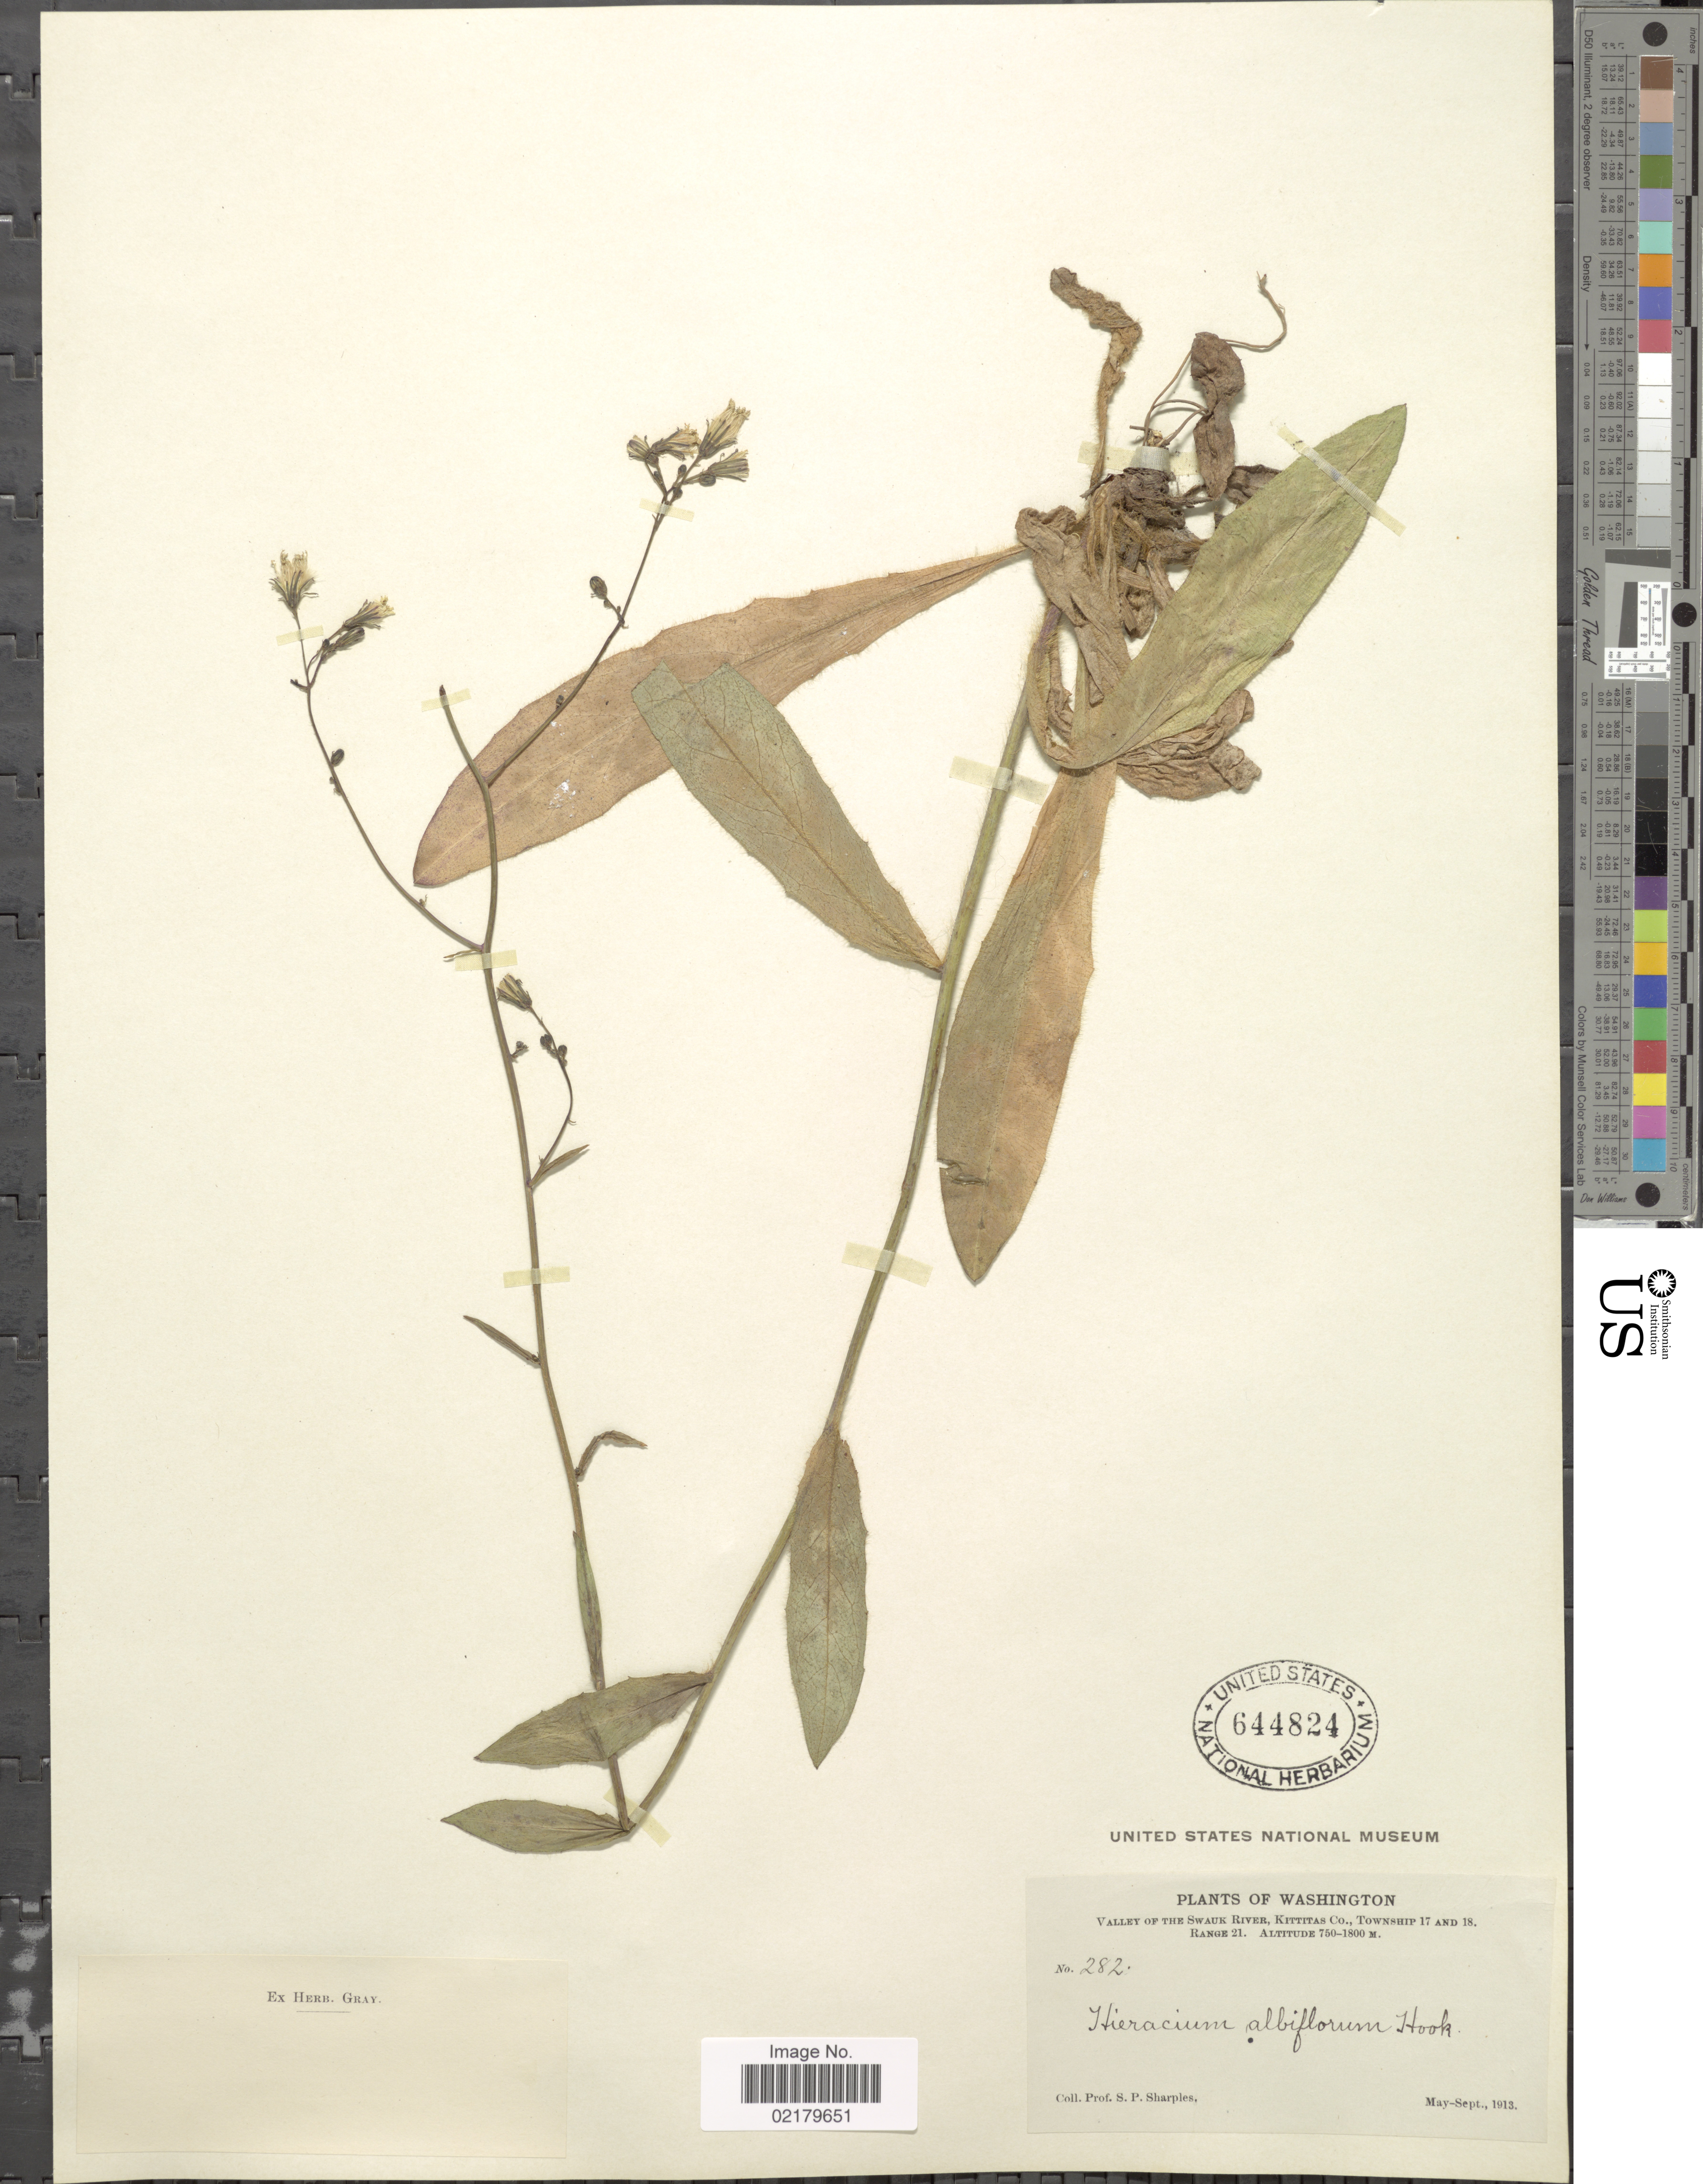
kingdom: Plantae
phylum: Tracheophyta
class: Magnoliopsida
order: Asterales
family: Asteraceae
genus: Hieracium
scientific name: Hieracium albiflorum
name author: Hook.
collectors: S. Sharples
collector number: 282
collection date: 1913-05/1913-09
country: United States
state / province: Washington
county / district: Kittitas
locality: Valley of the Swauk River, Kittitas Co., Township 17 and 18. Range 21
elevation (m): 750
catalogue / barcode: US 644824